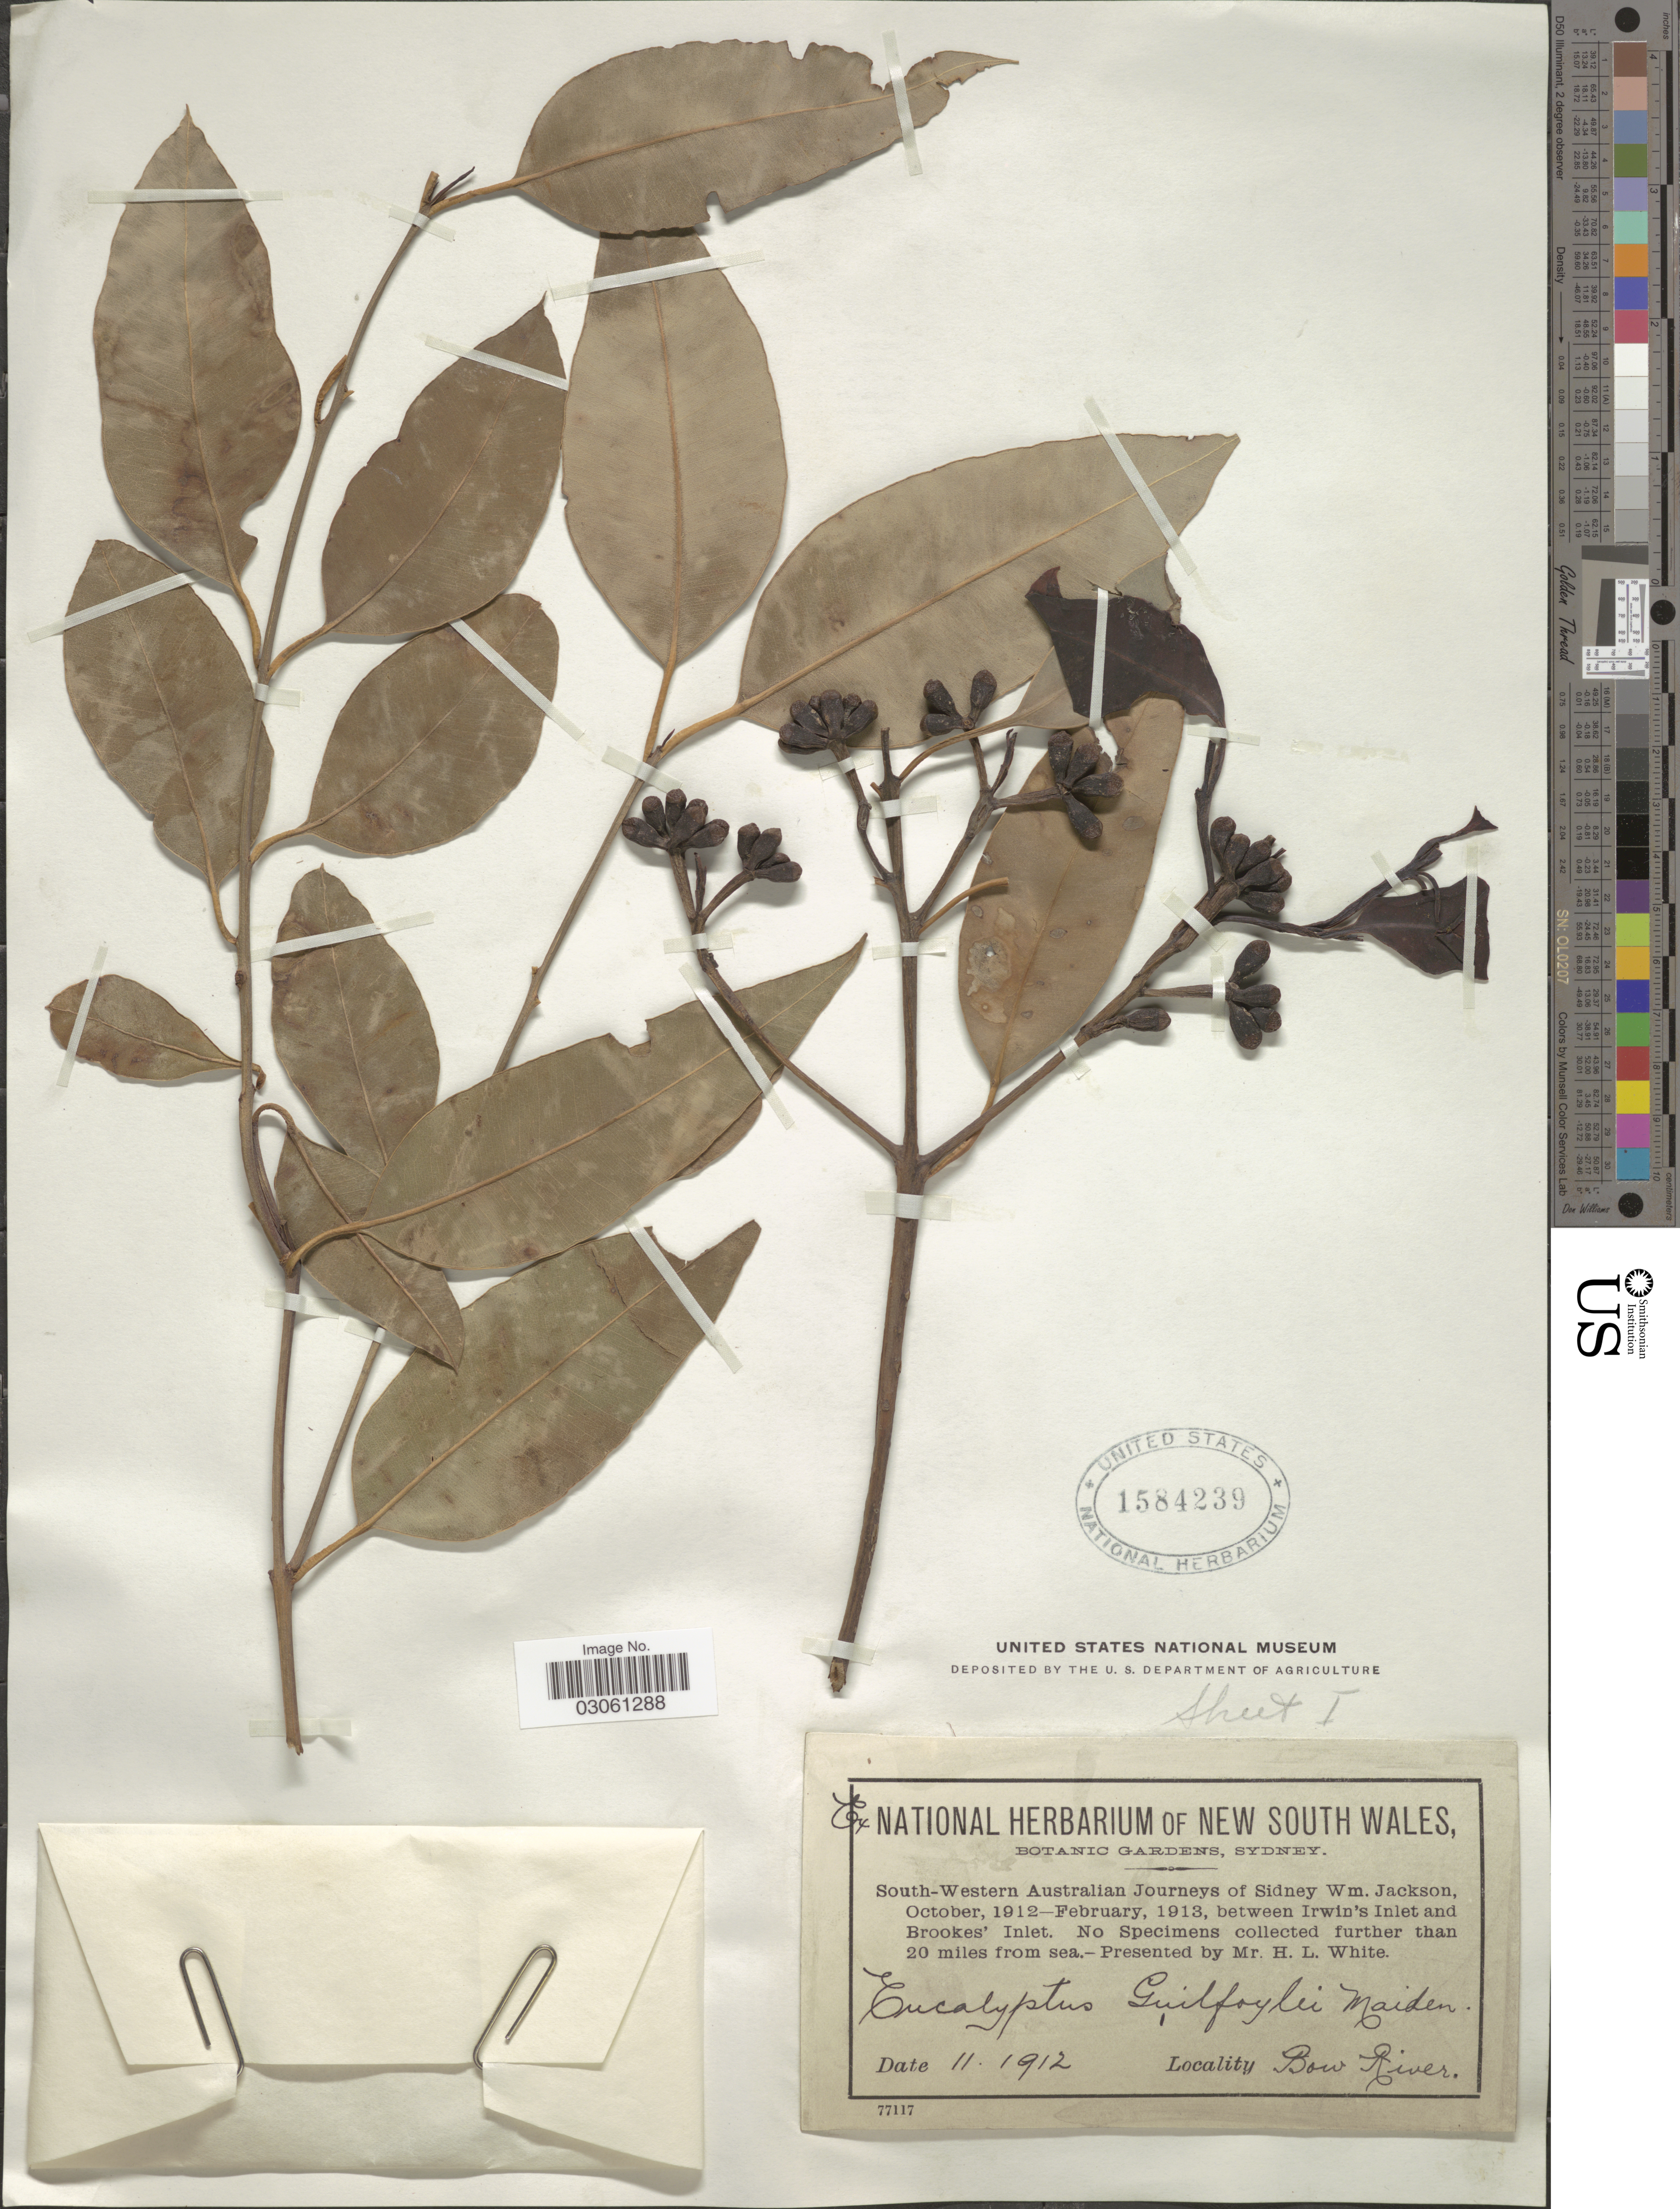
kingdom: Plantae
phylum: Tracheophyta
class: Magnoliopsida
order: Myrtales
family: Myrtaceae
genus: Eucalyptus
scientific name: Eucalyptus guilfoylei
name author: Maiden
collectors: Jackson, S. W.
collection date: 1912-11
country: Australia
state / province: Western Australia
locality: South-Western Australian. Between Irwin's Inlet and Brookes' Inlet. Bow River.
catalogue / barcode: US 1584239